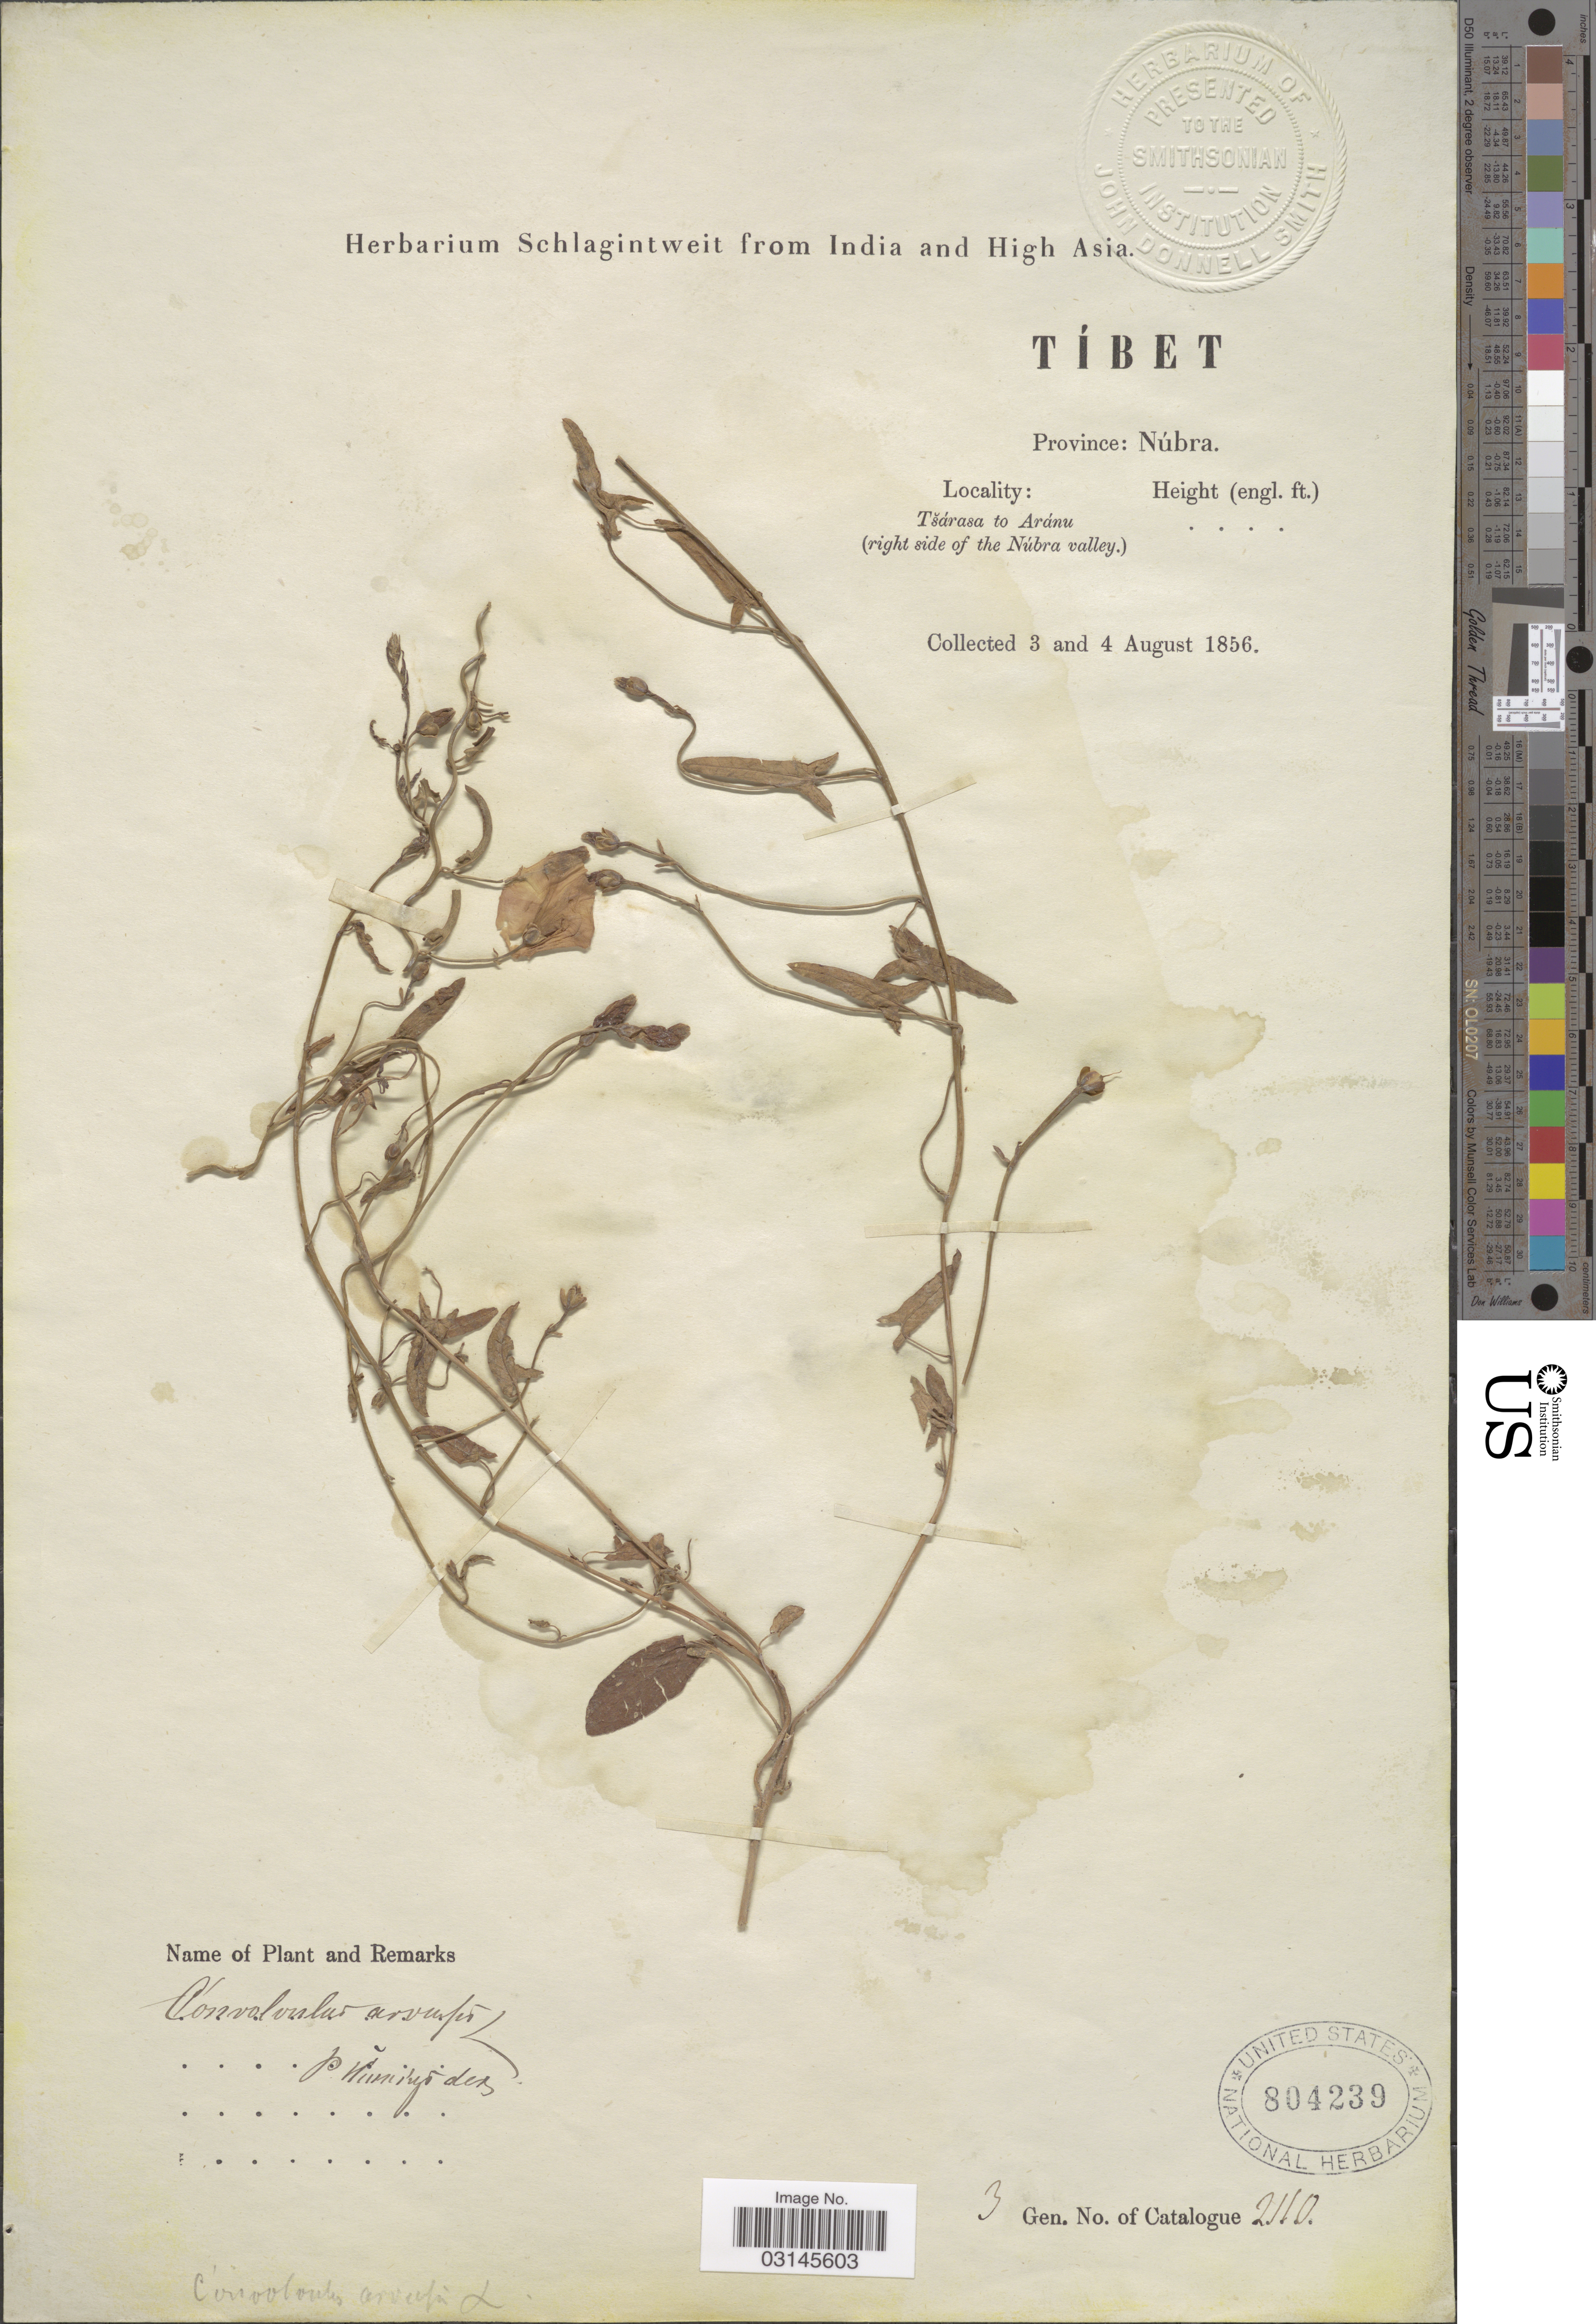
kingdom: Plantae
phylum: Tracheophyta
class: Magnoliopsida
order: Solanales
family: Convolvulaceae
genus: Convolvulus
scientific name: Convolvulus arvensis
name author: L.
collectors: ex herb. Schlagintweit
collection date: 1856-08-03/1856-08-04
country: China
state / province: Xizang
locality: Tíbet. Province: Núbra. Tšárasa to Aránu (right side of the Núbra valley).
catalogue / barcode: US 804239